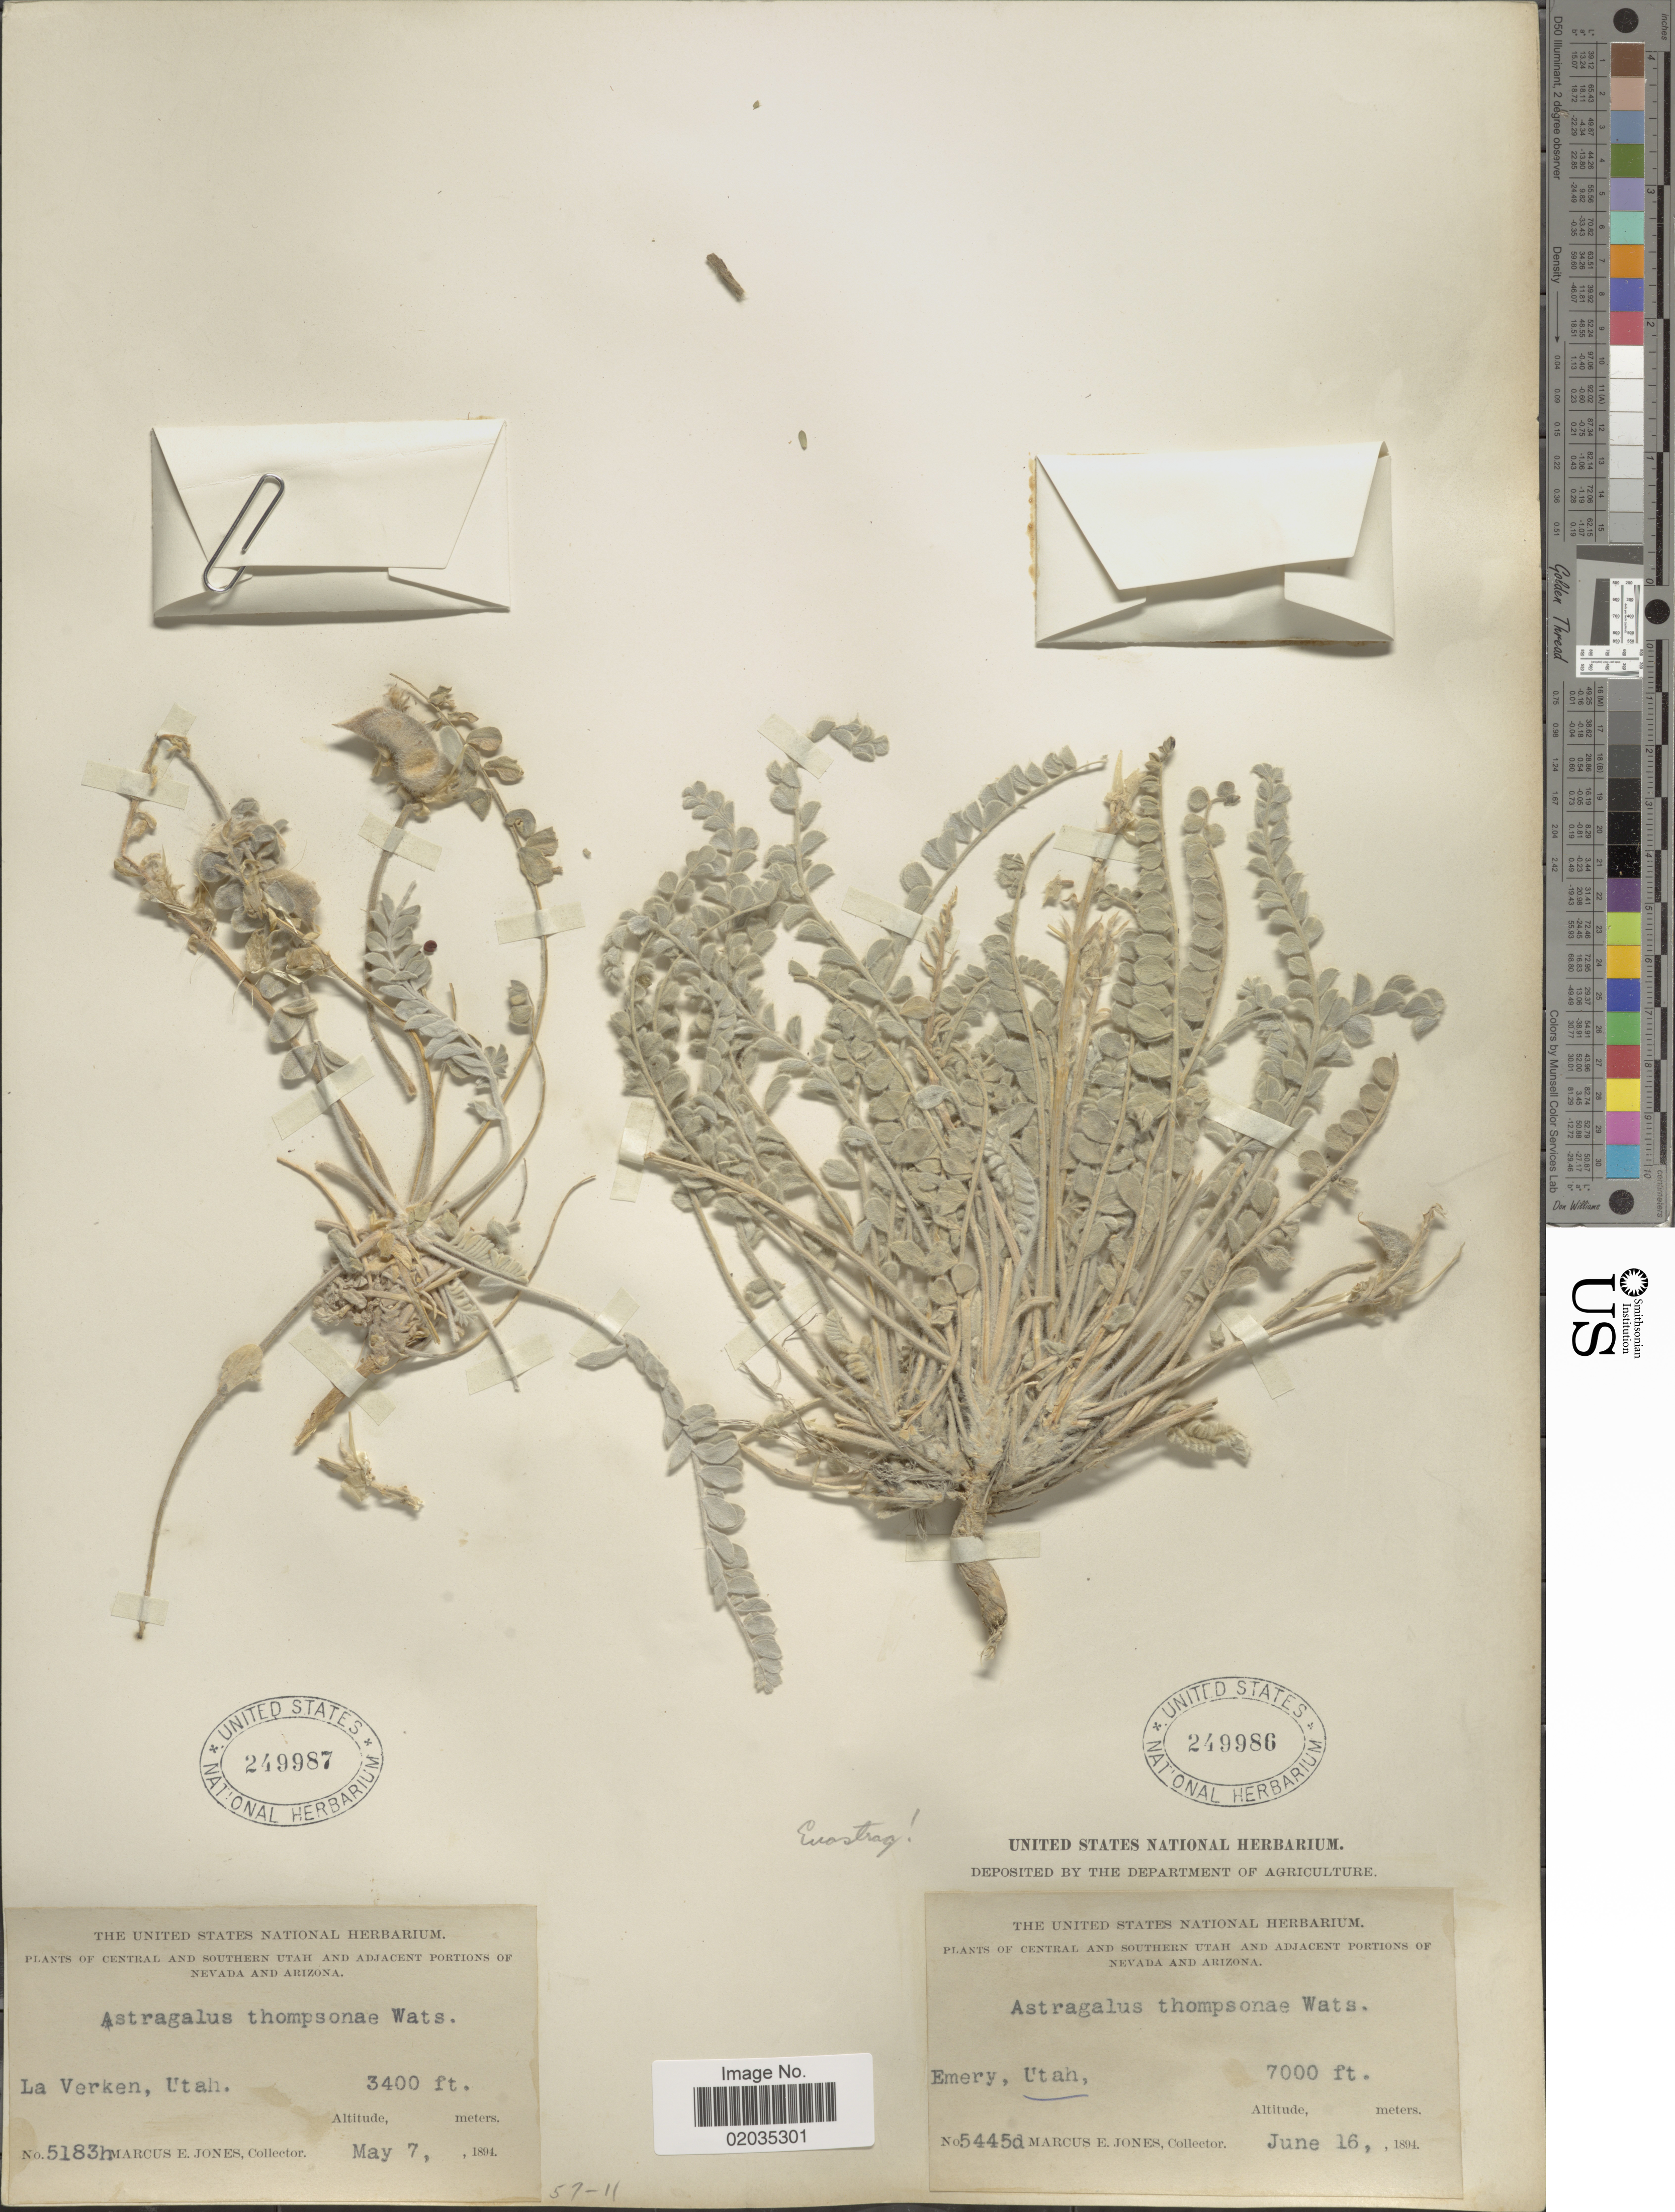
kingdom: Plantae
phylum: Tracheophyta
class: Magnoliopsida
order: Fabales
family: Fabaceae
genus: Astragalus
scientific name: Astragalus thompsonae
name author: S. Watson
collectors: M. E. Jones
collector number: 5445d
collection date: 1894-06-16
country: United States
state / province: Utah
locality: Central and southern Utah. Emery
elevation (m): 2134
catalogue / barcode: US 249986